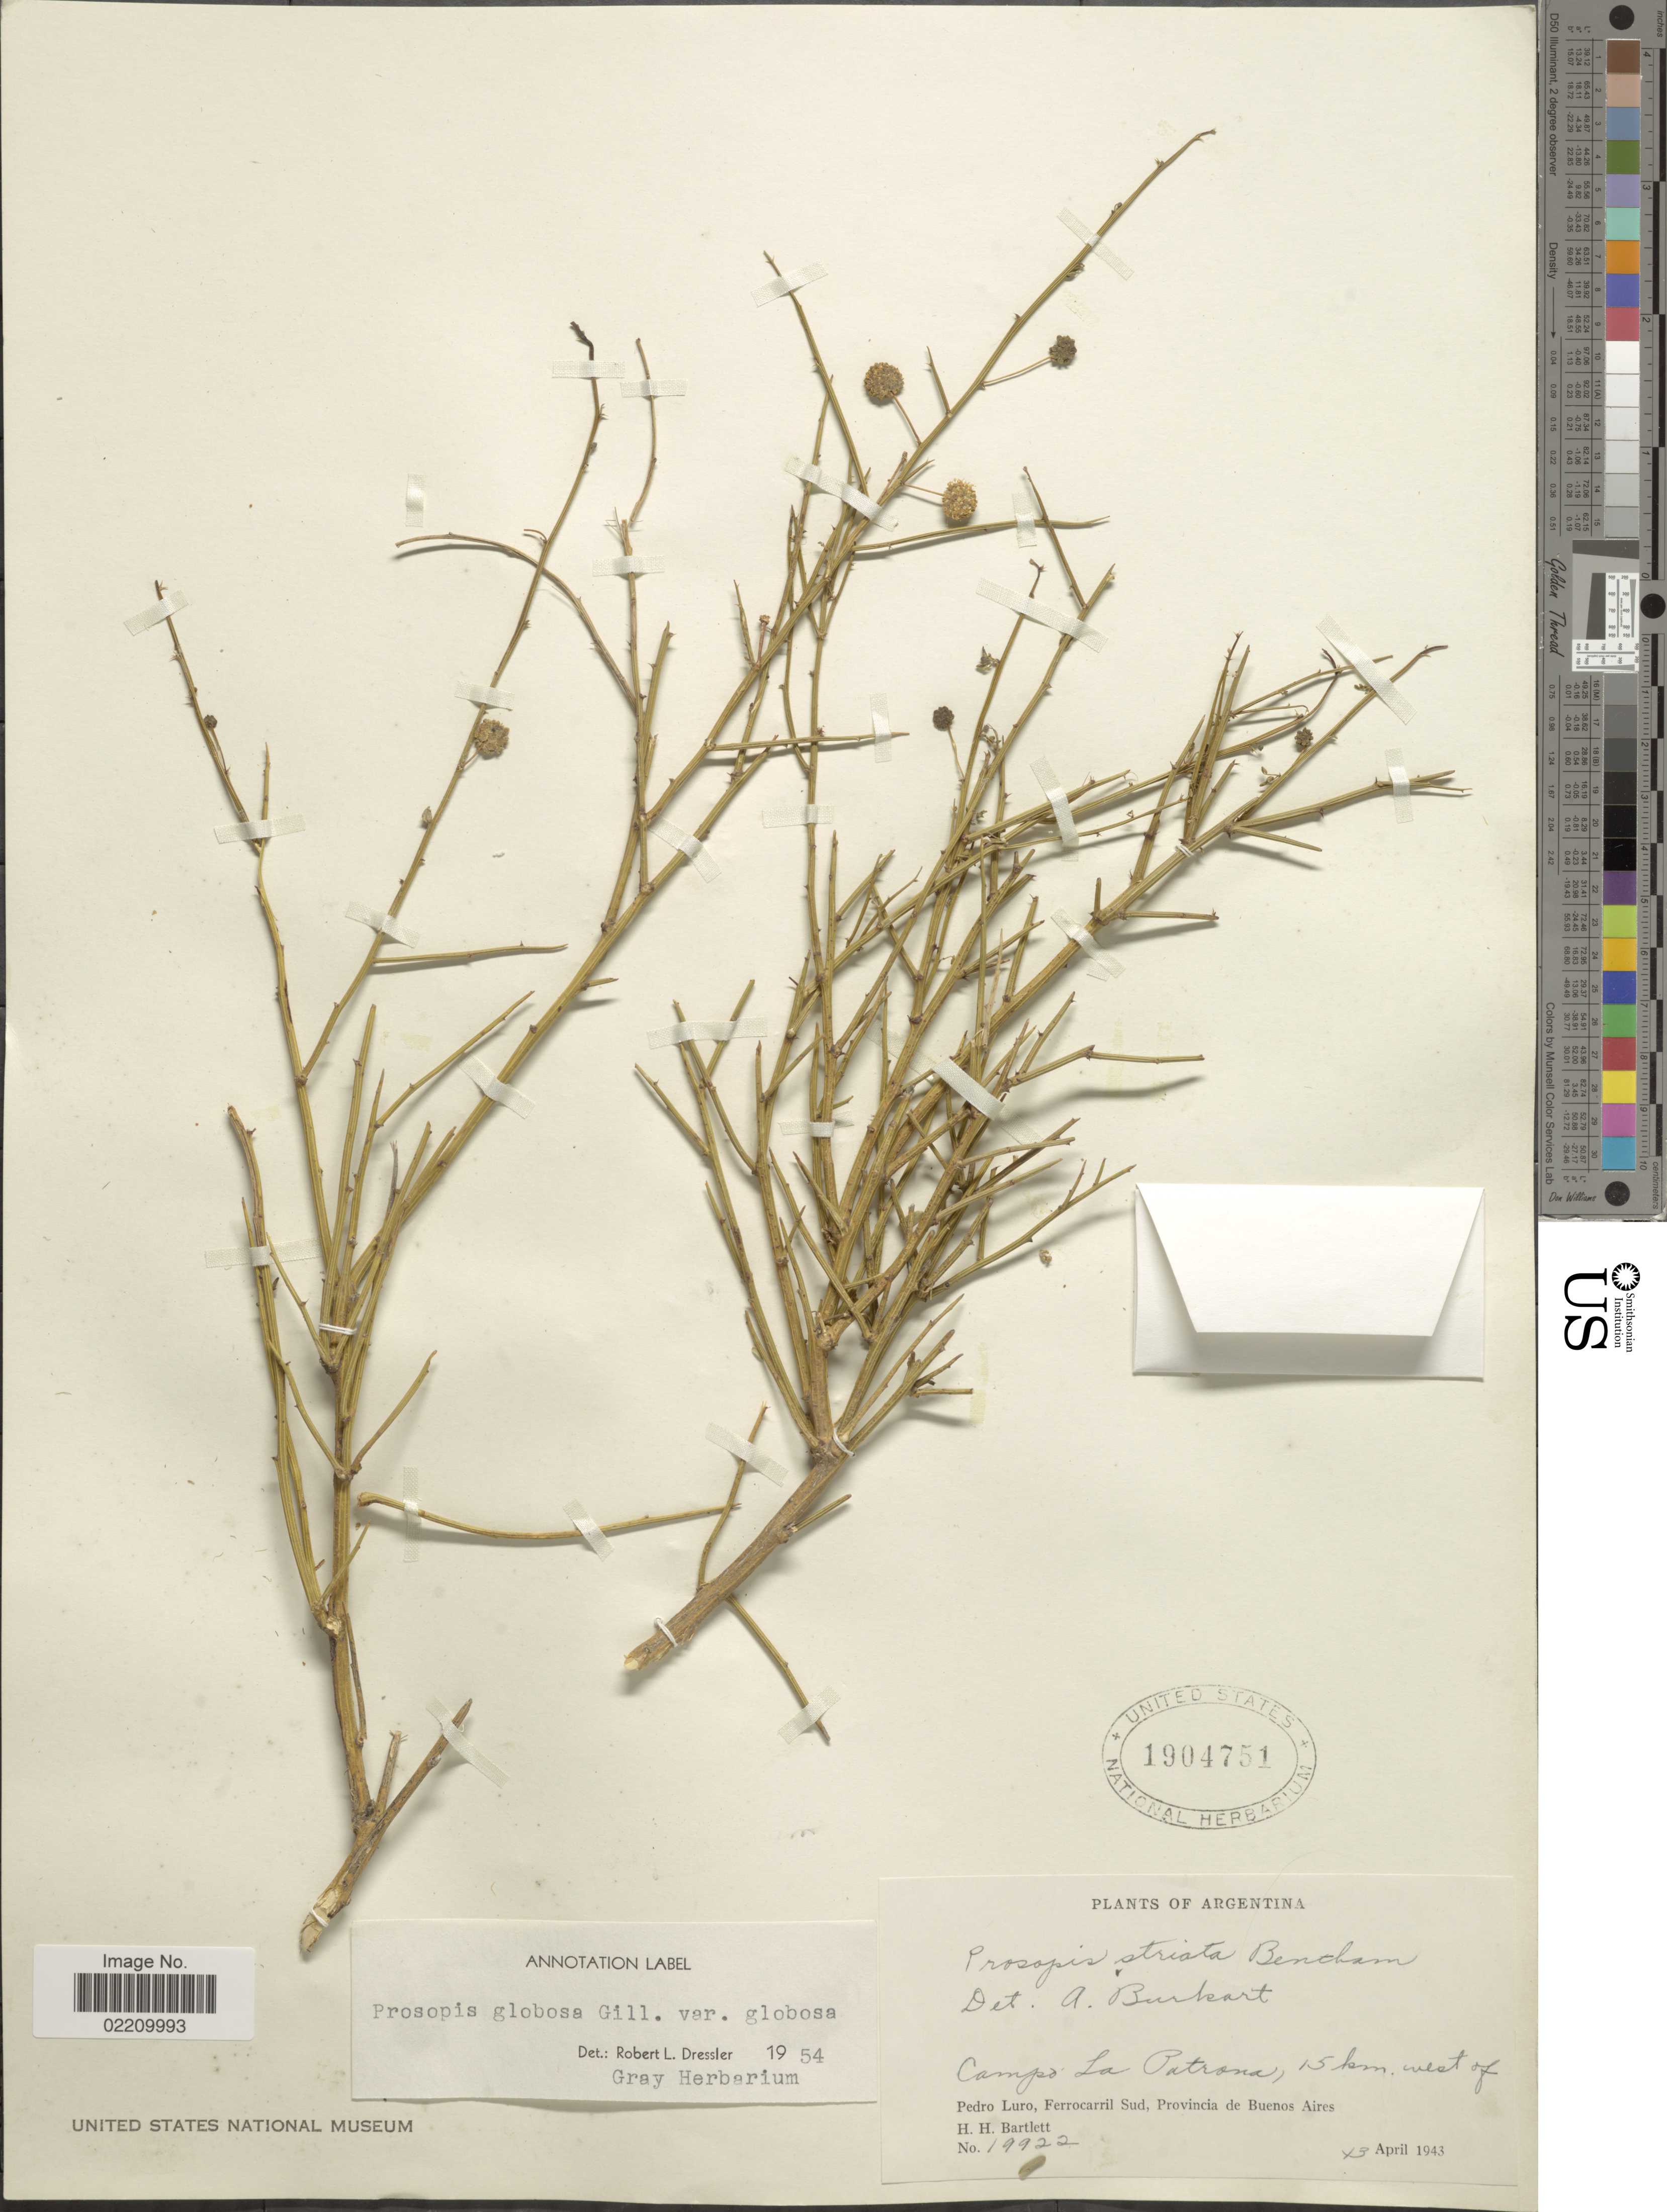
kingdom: Plantae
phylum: Tracheophyta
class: Magnoliopsida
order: Fabales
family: Fabaceae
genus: Prosopidastrum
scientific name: Prosopidastrum striatum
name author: (Benth.) R.A. Palacios & Hoc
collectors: H. H. Bartlett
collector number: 19922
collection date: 1943-04-13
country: Argentina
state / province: Buenos Aires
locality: Campo La Patrona, 15 km west of Pedro Luro, Ferrocarril Sud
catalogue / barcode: US 1904751